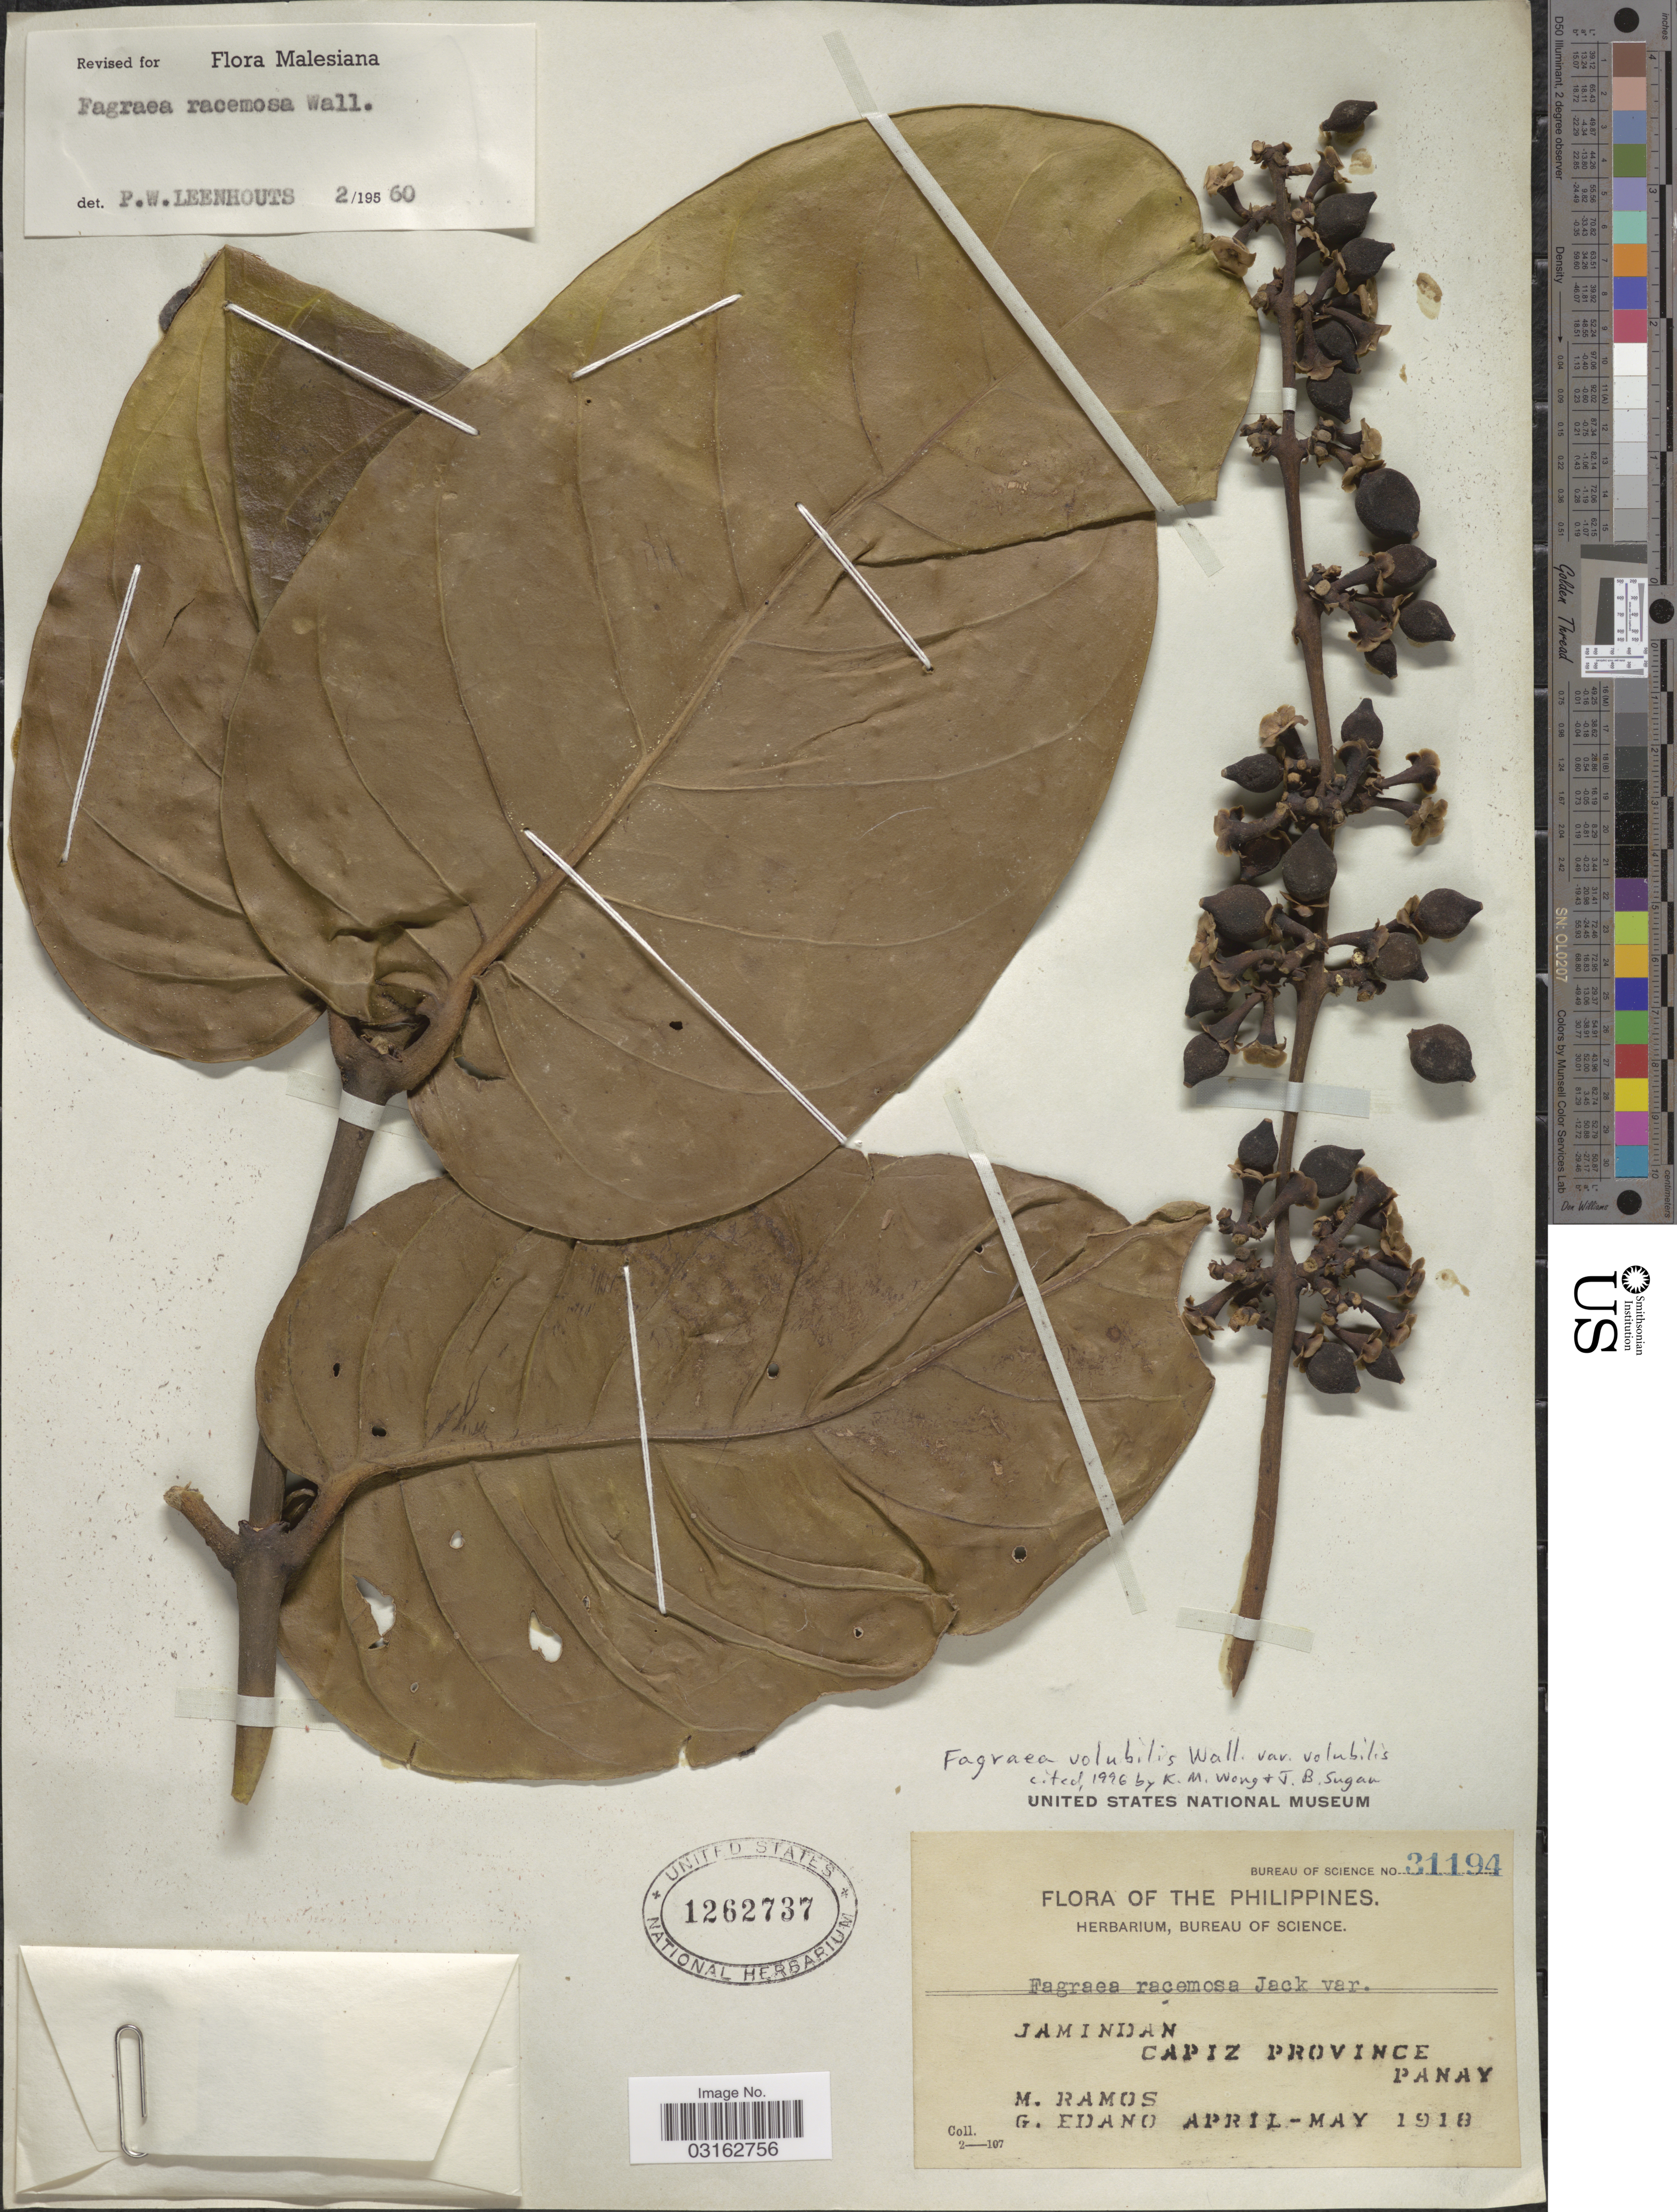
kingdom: Plantae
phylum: Tracheophyta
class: Magnoliopsida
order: Gentianales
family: Gentianaceae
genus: Fagraea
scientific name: Fagraea volubilis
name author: Wall.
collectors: M. Ramos & G. Edaño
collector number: Bureau of Science 31194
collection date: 1918-04/1918-05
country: Philippines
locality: Jamindan, Capiz Province, Panay.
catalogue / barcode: US 1262737